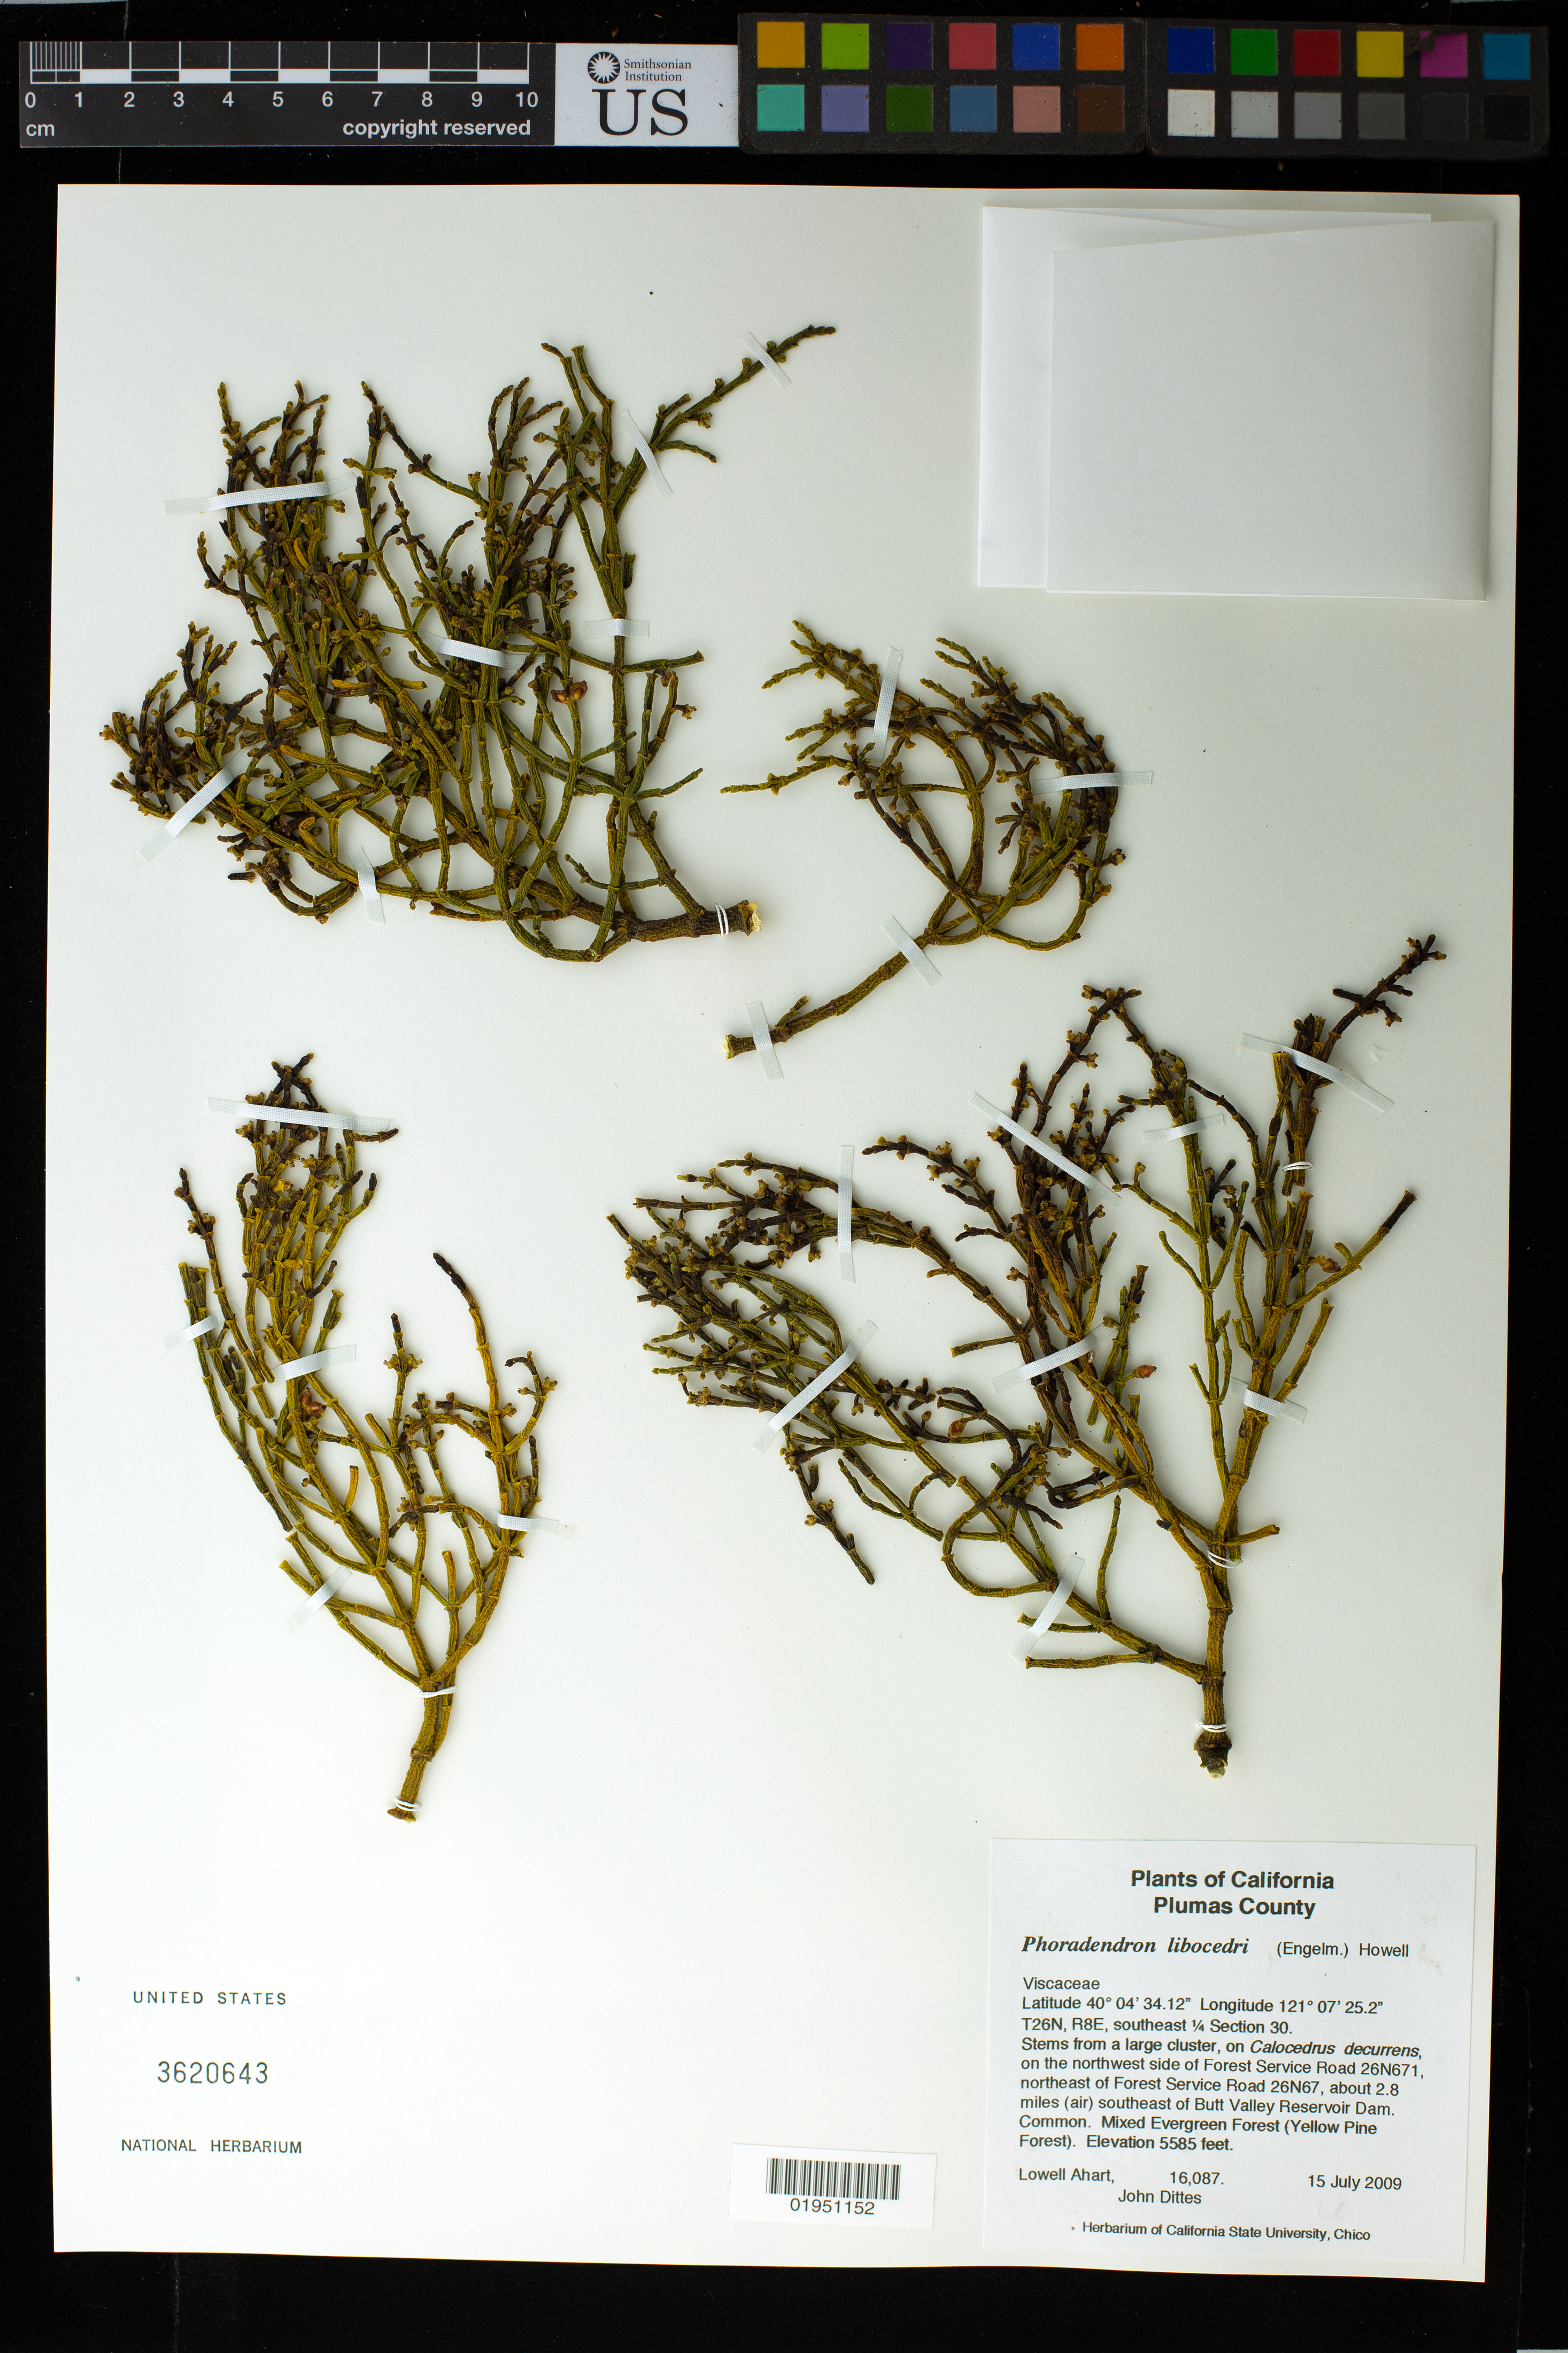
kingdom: Plantae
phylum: Tracheophyta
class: Magnoliopsida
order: Santalales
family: Viscaceae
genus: Phoradendron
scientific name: Phoradendron libocedri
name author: (Engelm.) Howell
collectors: L. Ahart & J. Dittes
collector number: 16087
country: United States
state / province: California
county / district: Plumas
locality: NW side of Forest Service Road 26N671, NE side of Forest Service Road 26N67, 2.8 mi SE of Butt Valley Reservoir Dam.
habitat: Mixed Evergreen Forest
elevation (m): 1702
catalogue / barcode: US 3620643